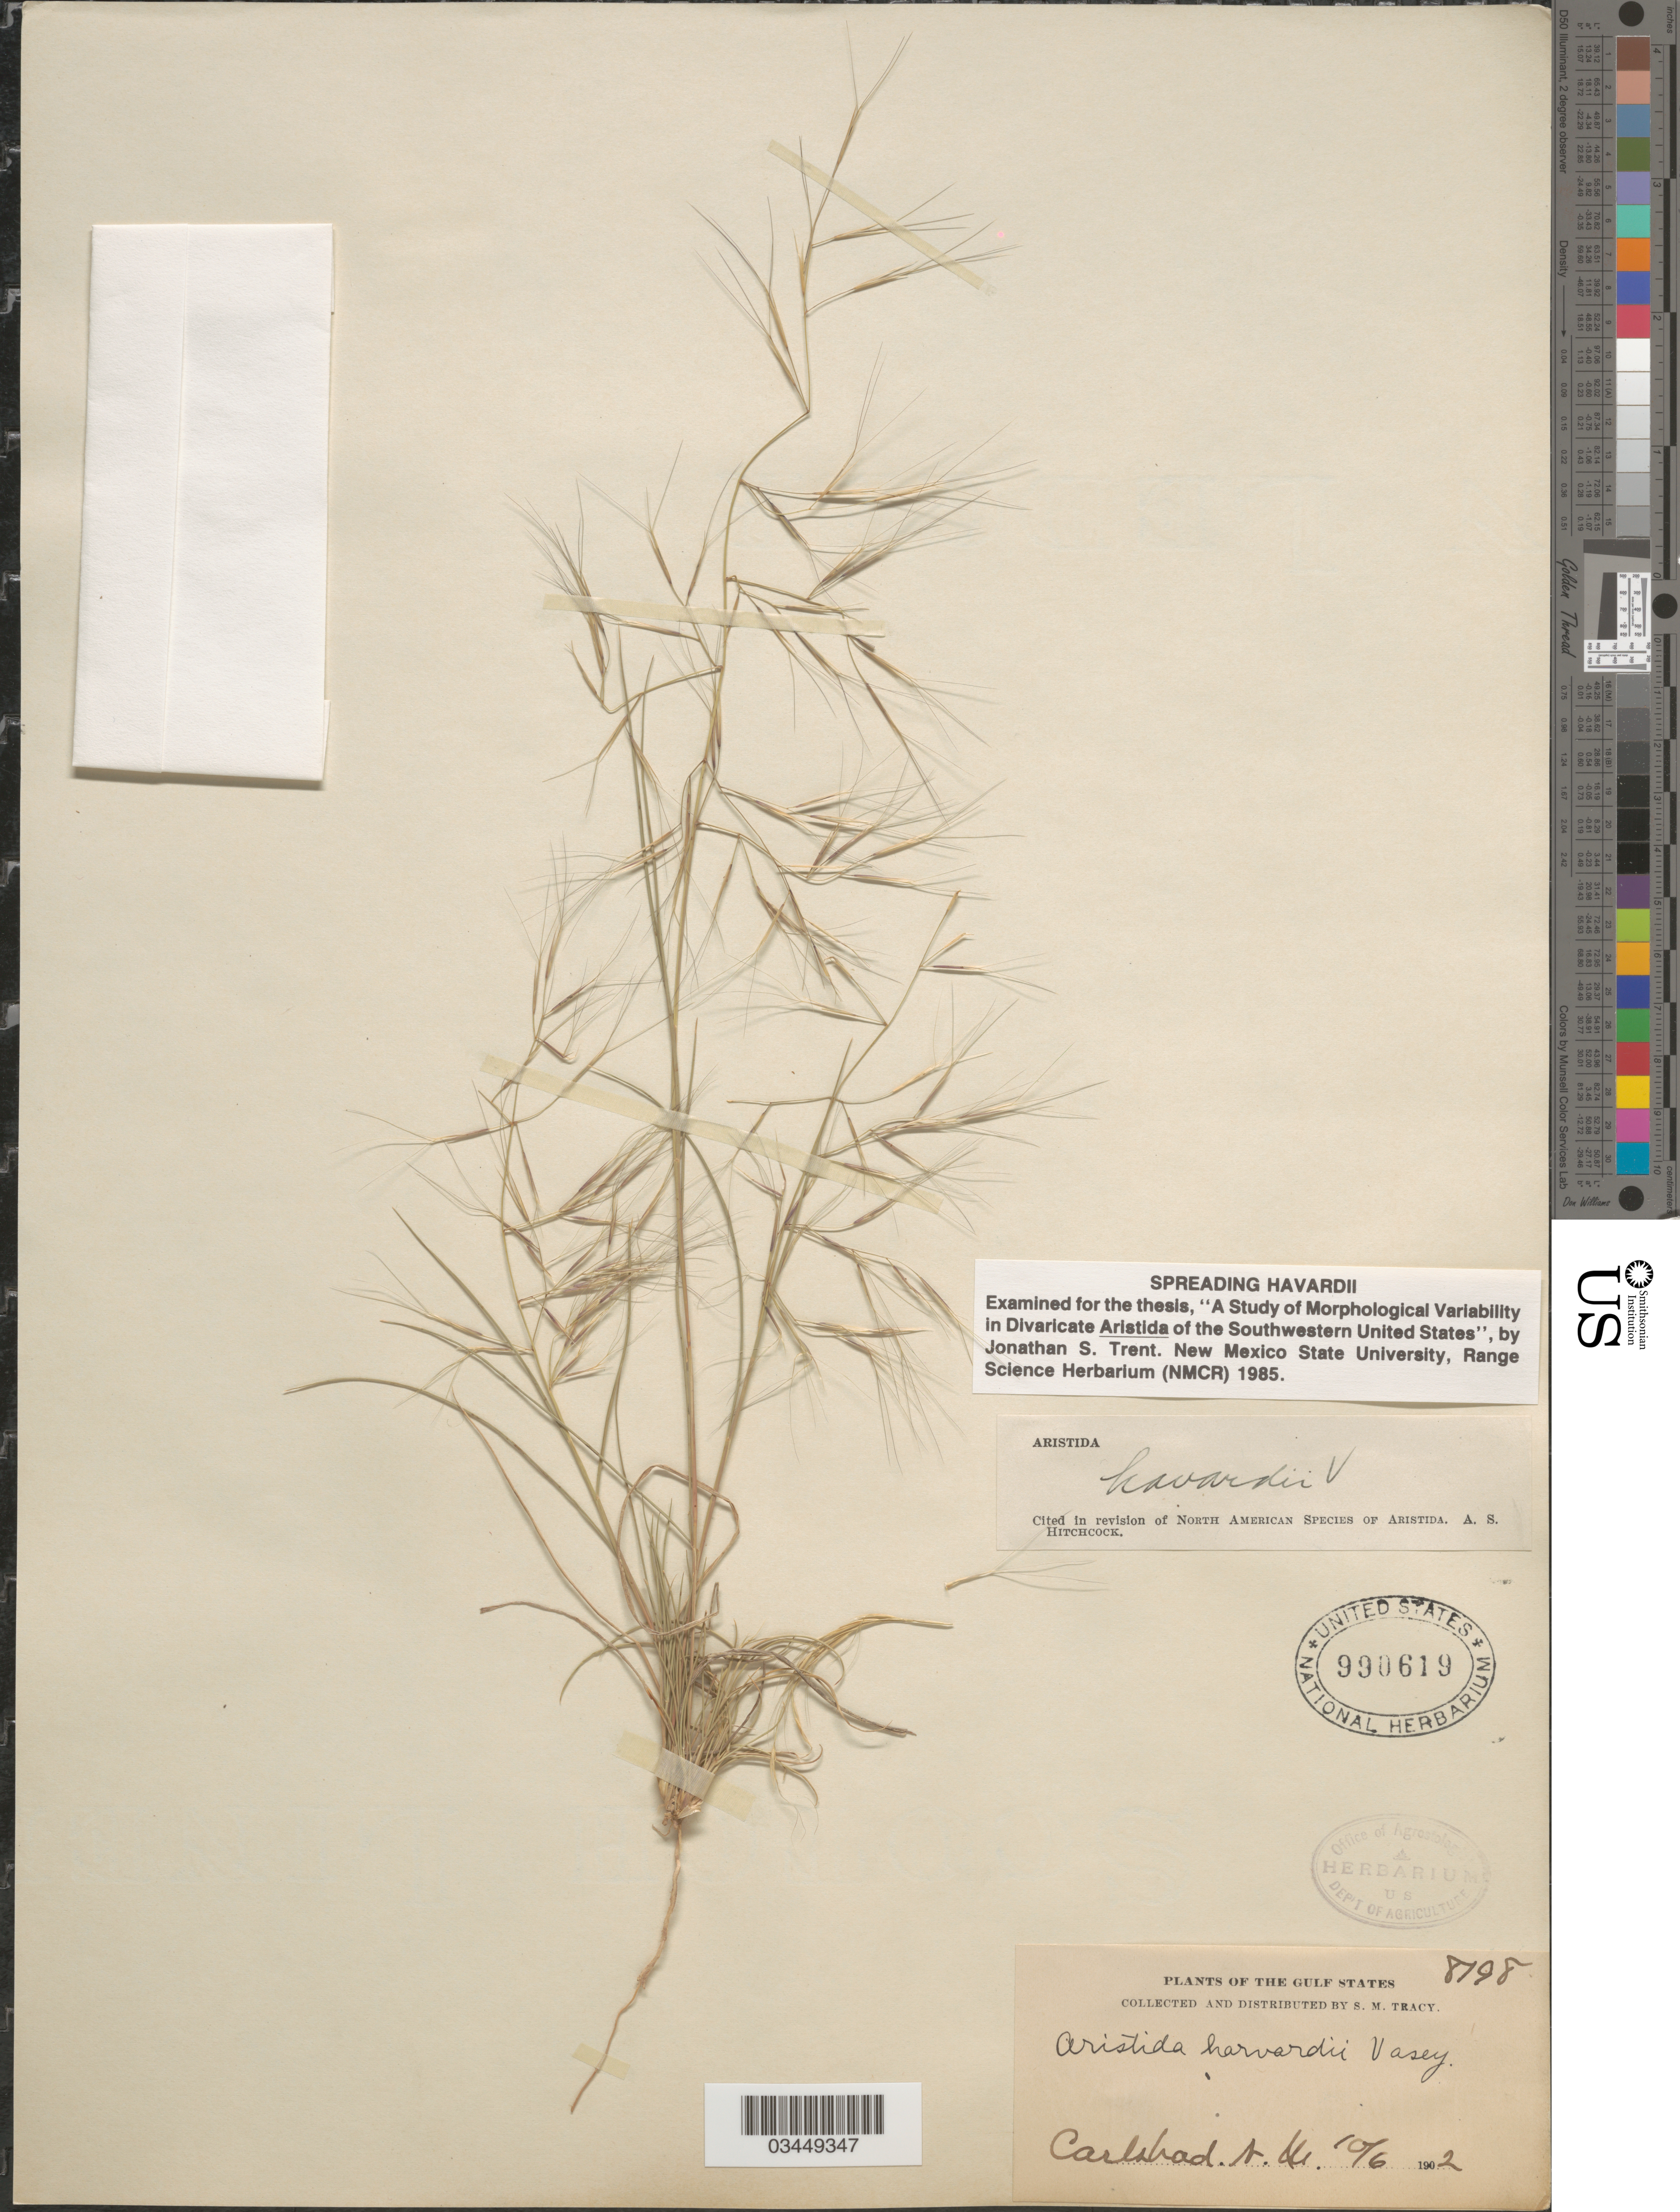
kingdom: Plantae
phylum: Tracheophyta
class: Liliopsida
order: Poales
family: Poaceae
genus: Aristida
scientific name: Aristida havardii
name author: Vasey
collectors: S. M. Tracy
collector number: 8198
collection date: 1902-10-06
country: United States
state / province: New Mexico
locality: The Gulf States. Carlsbad.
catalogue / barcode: US 990619